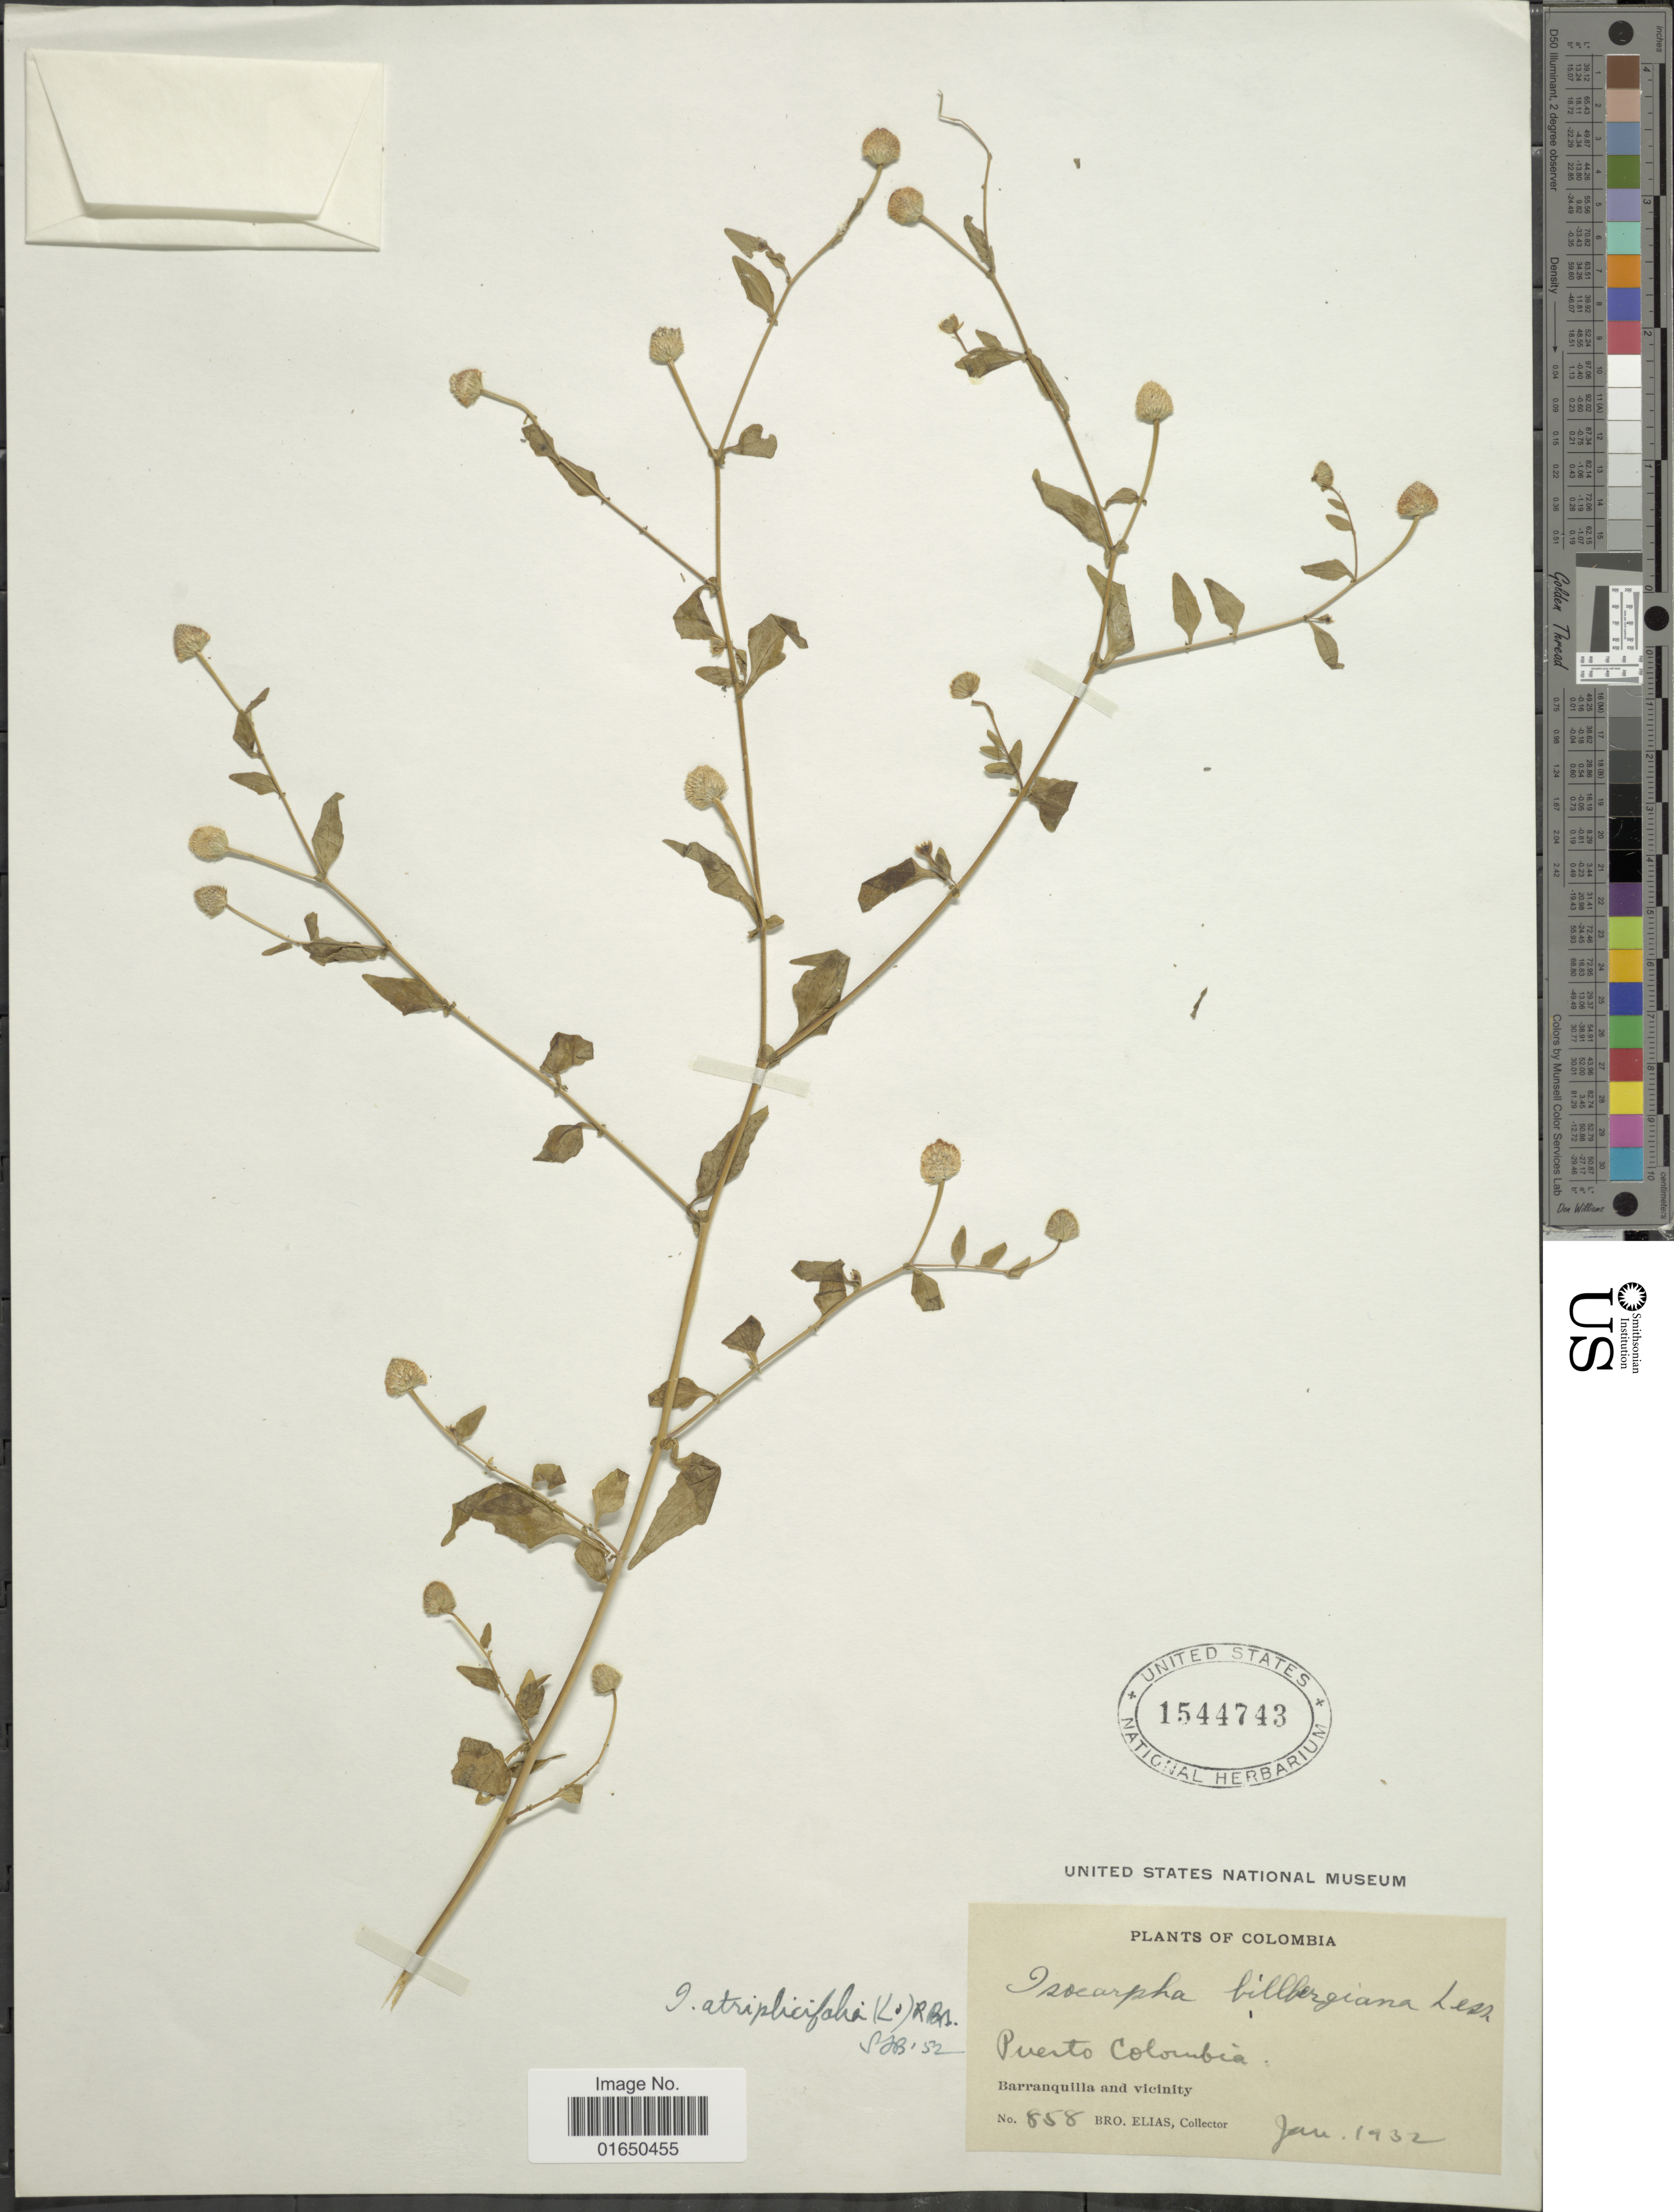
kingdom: Plantae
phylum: Tracheophyta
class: Magnoliopsida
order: Asterales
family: Asteraceae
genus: Isocarpha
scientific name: Isocarpha atriplicifolia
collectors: Bro. Elias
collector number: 858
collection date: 1932-01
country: Colombia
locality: Puerto Colombia, Barranquilla and vicinity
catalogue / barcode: US 1544743